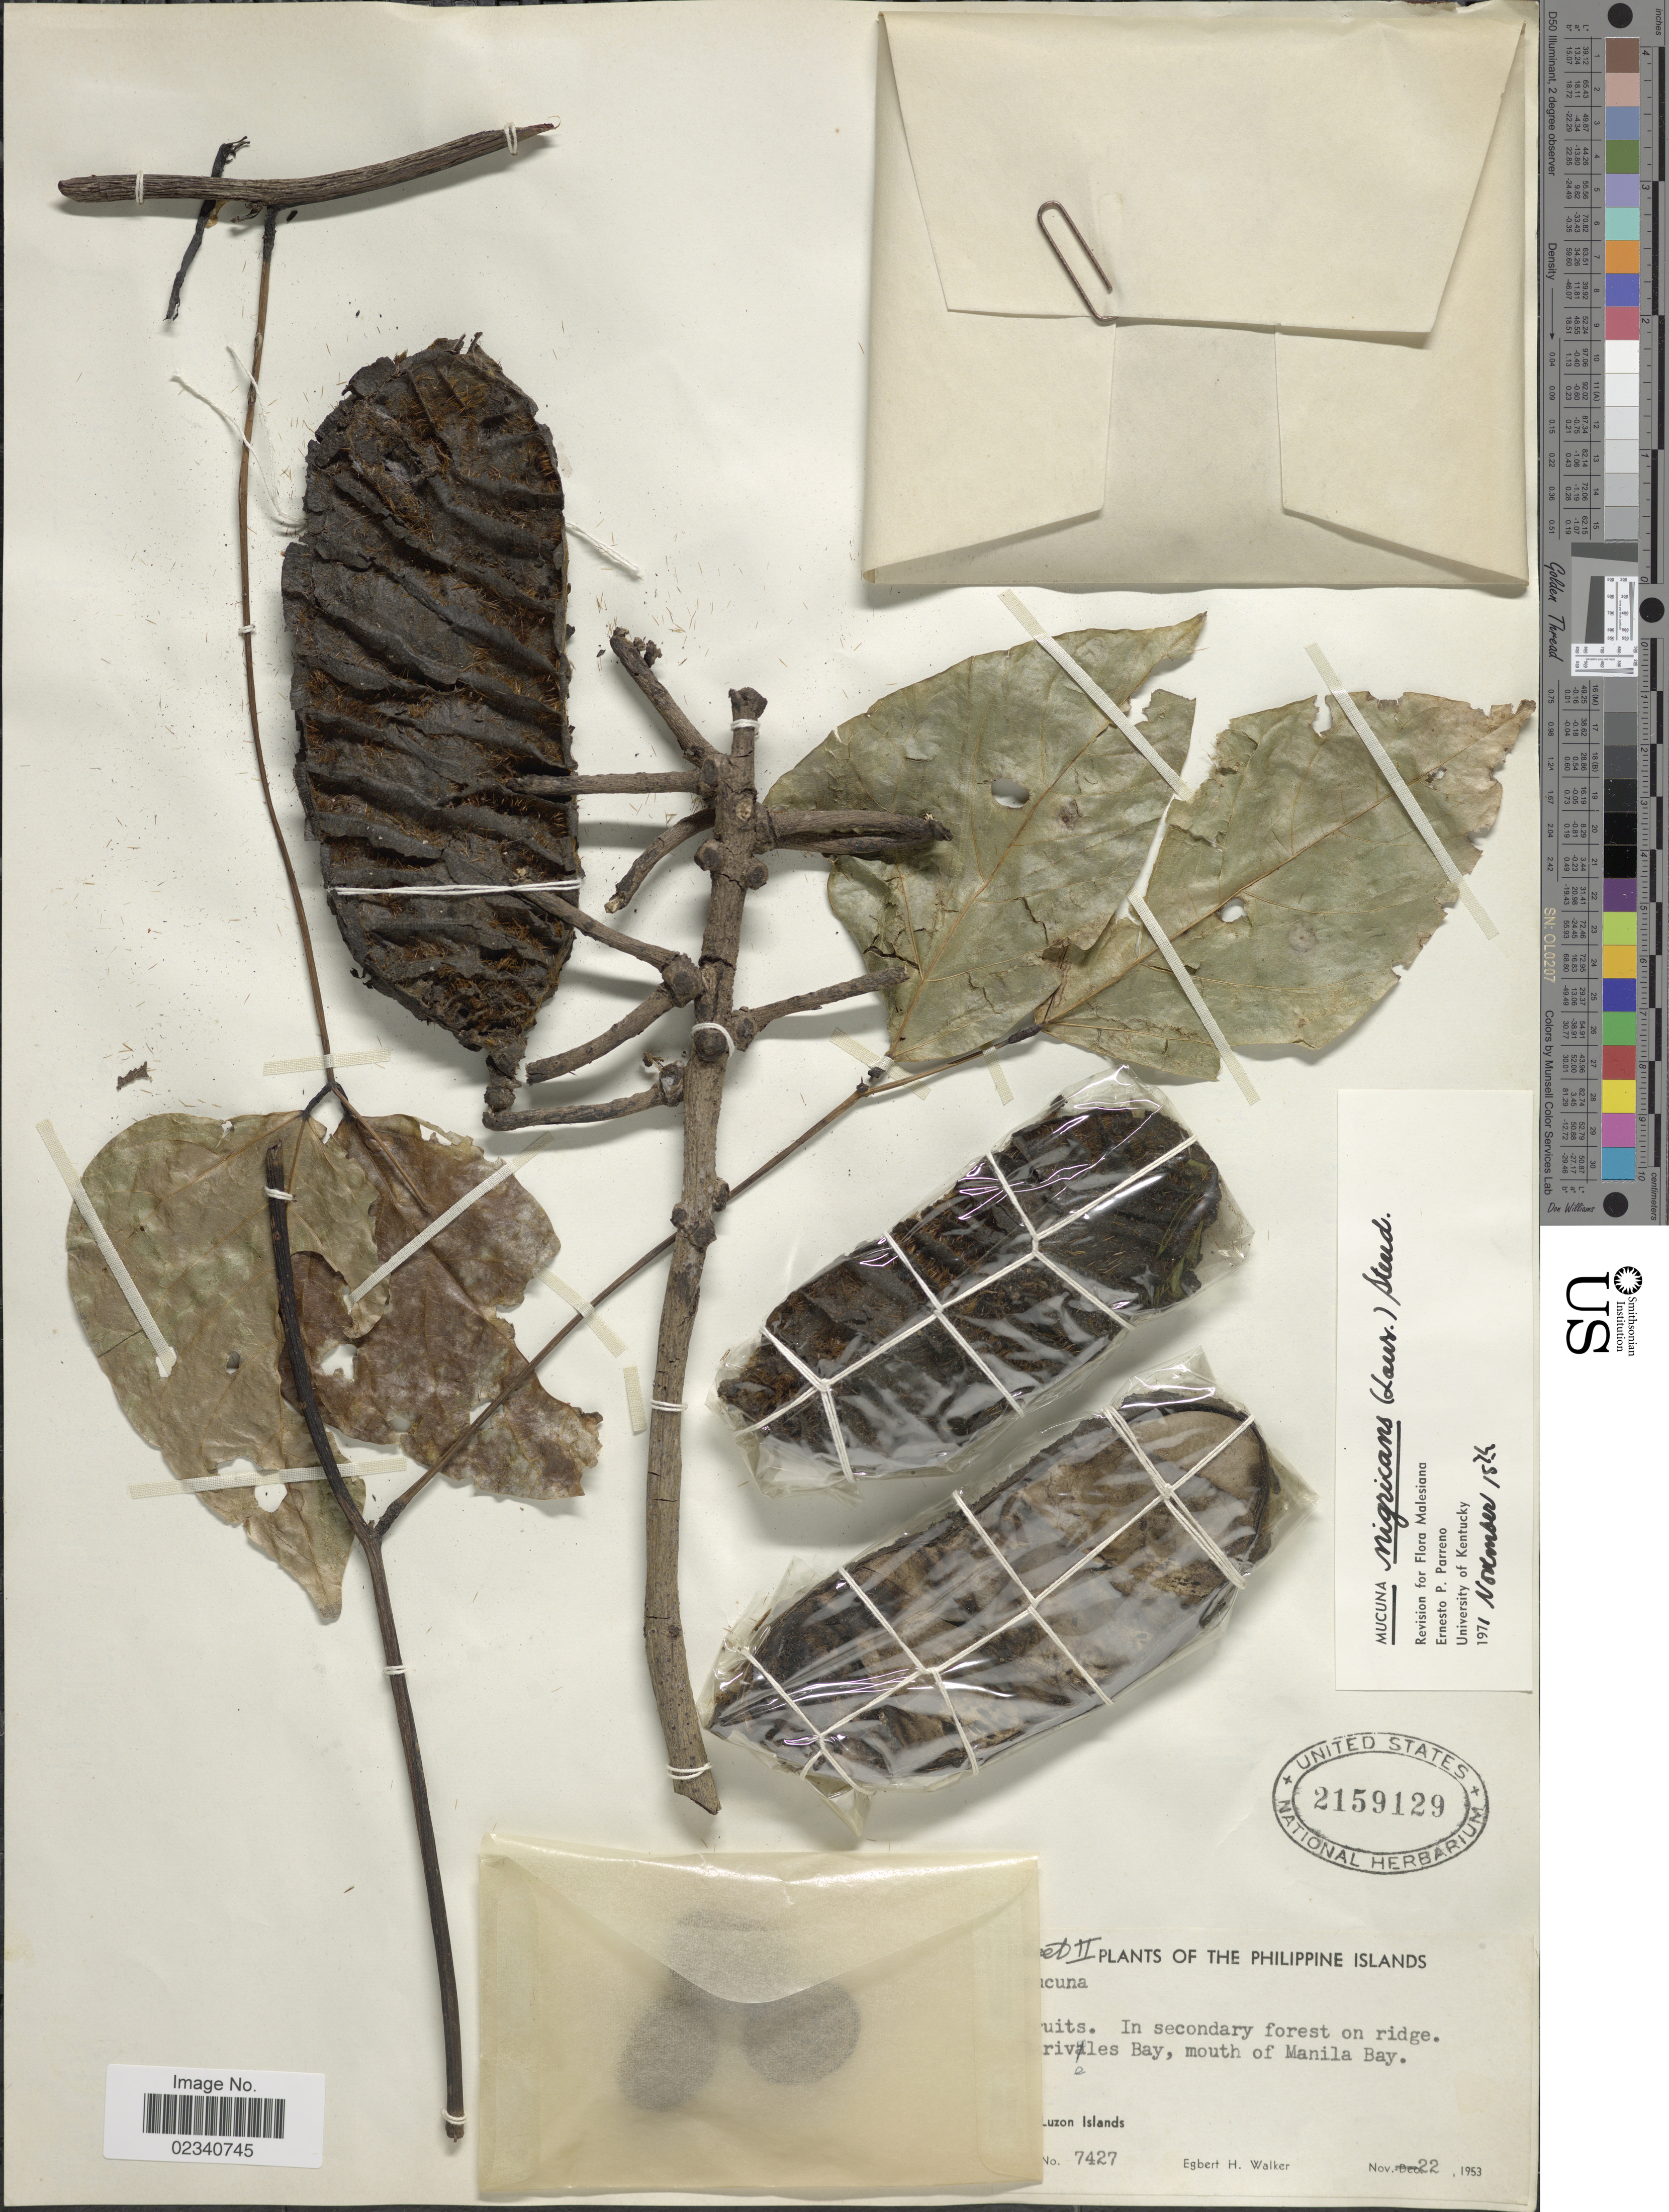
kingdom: Plantae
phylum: Tracheophyta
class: Magnoliopsida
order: Fabales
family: Fabaceae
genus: Mucuna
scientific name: Mucuna nigricans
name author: (Lour.) Steud.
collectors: E. H. Walker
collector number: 7427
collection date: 1953-11-22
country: Philippines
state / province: Central Luzon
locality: Mariveles Bay, mouth of Manila Bay. Luzon Islands.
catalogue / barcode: US 2159129